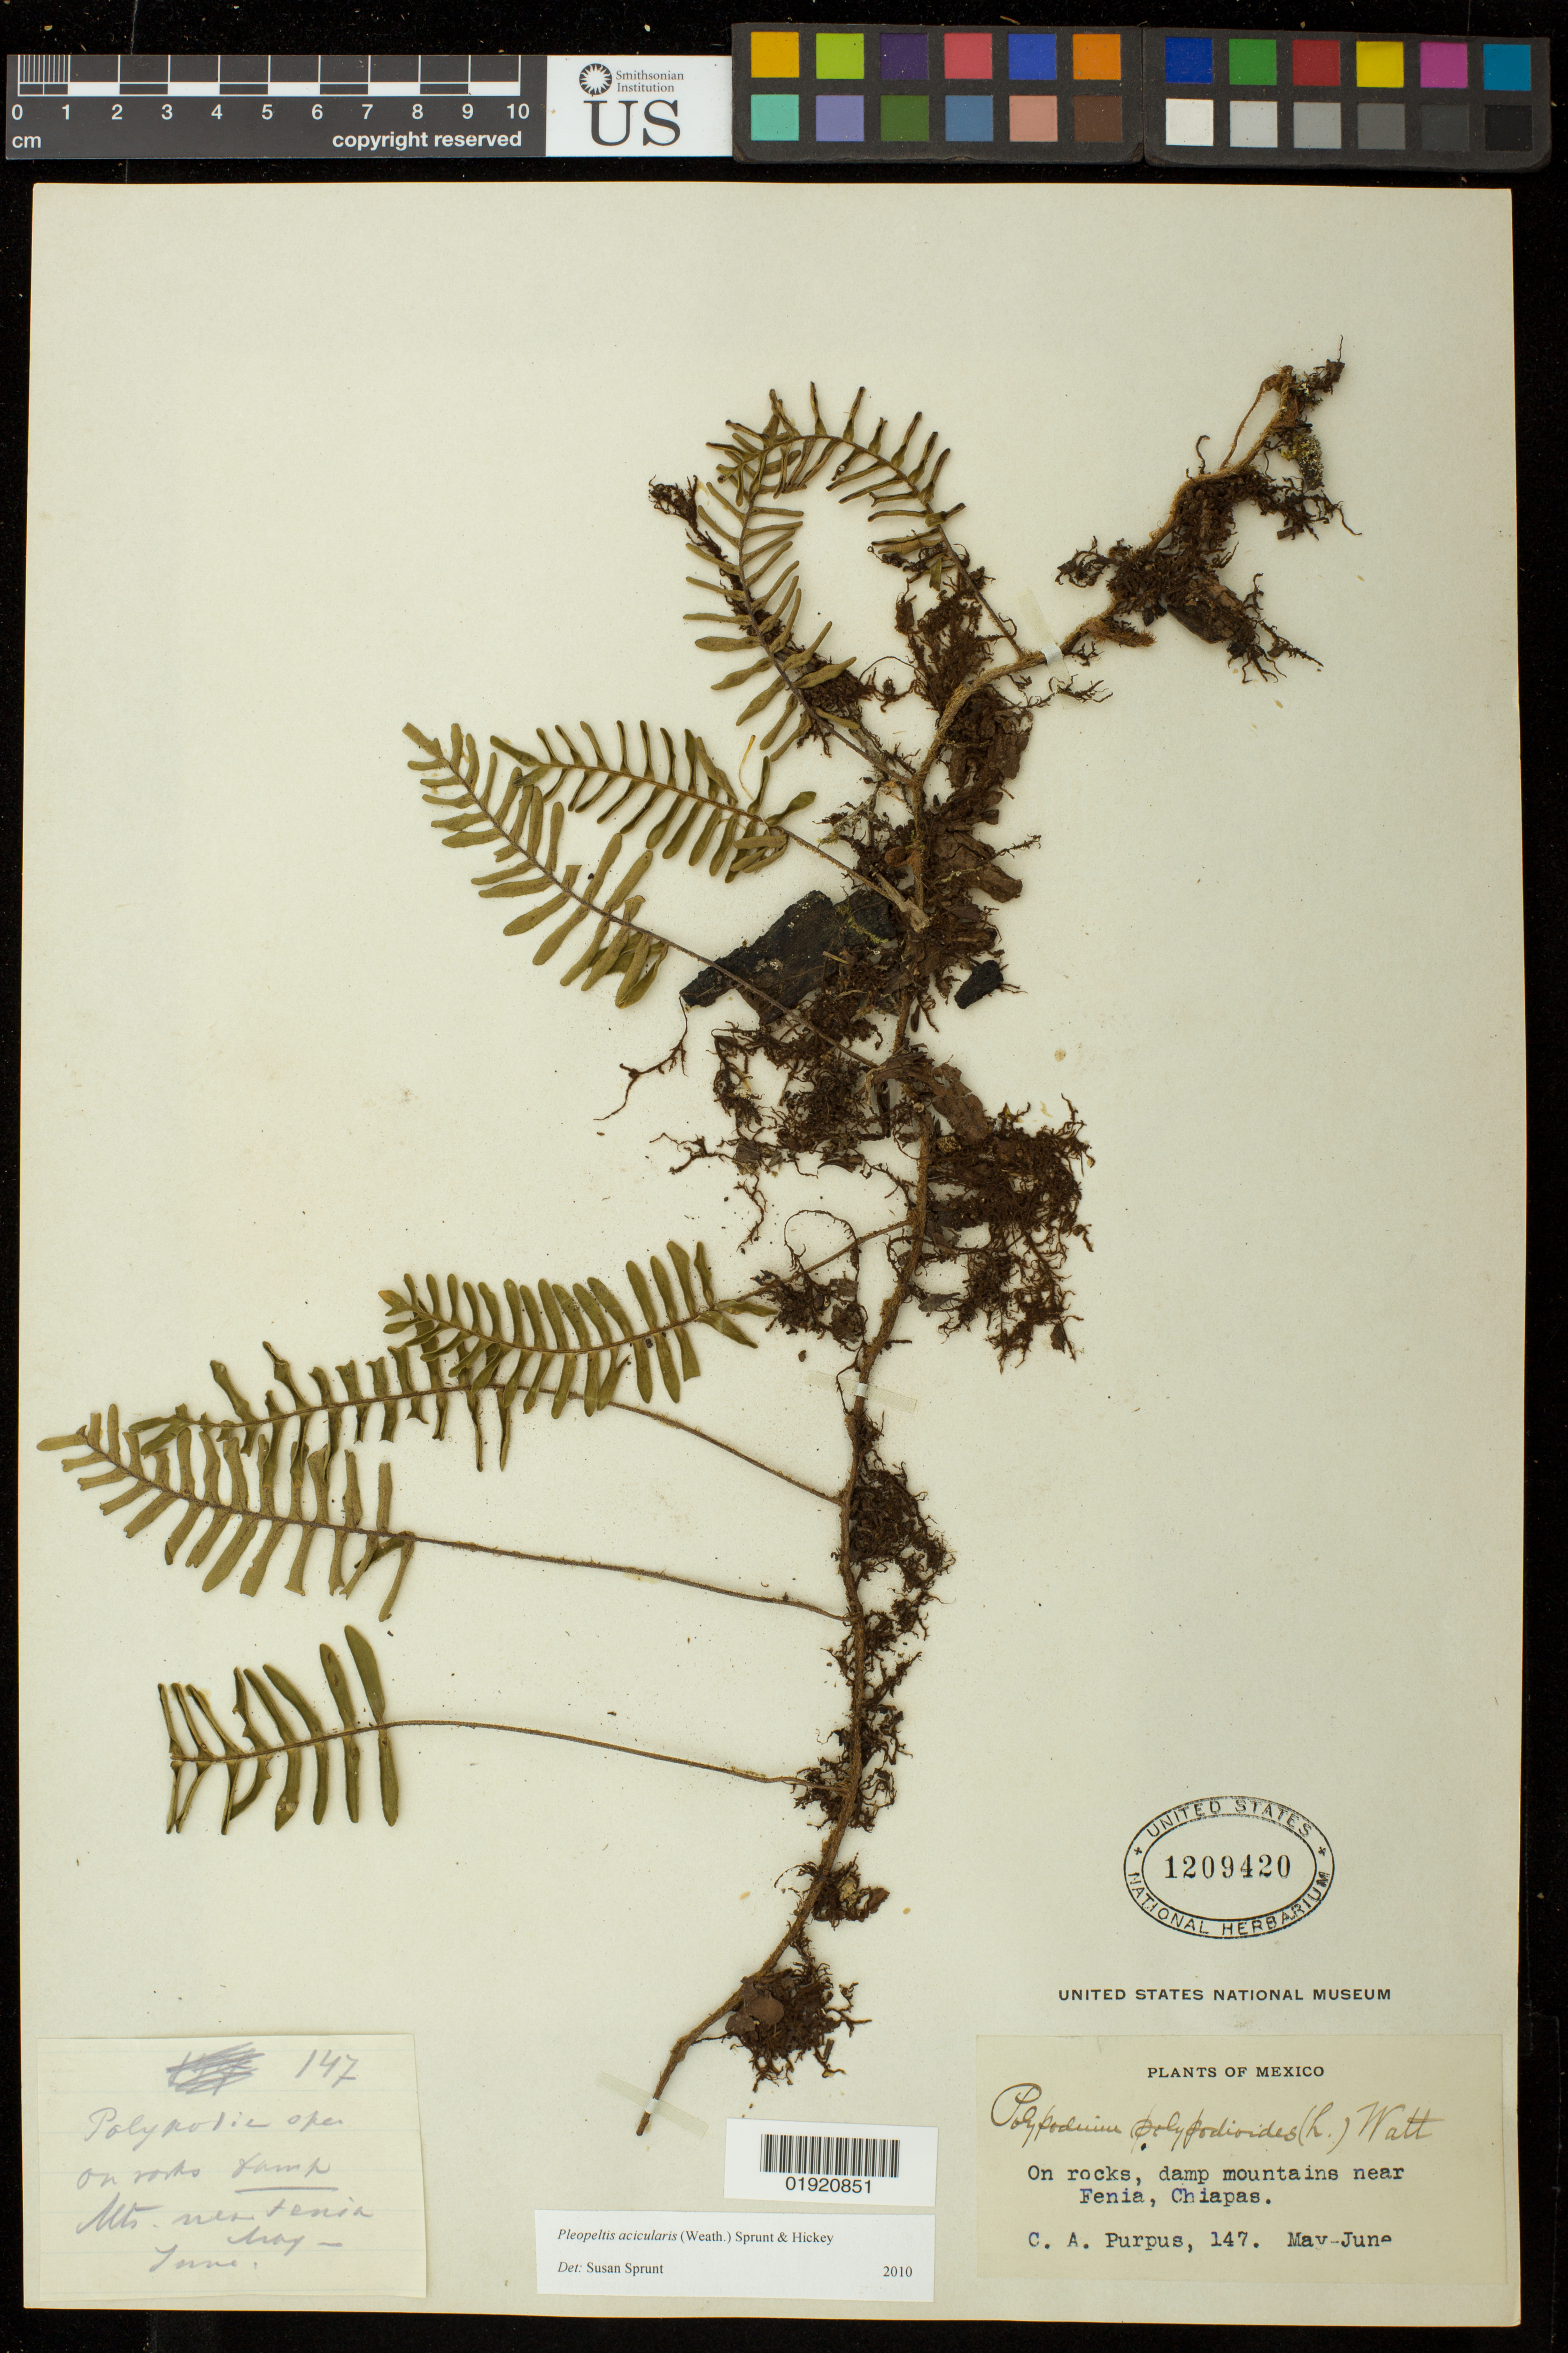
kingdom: Plantae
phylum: Tracheophyta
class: Polypodiopsida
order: Polypodiales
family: Polypodiaceae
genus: Pleopeltis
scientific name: Pleopeltis acicularis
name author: (Weath.) A.R. Sm. & Krömer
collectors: C. A. Purpus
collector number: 147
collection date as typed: May - June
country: Mexico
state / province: Chiapas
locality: Mexico. Near Fenia, Chiapas.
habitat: On rocks, damp mountains.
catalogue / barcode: US 1209420